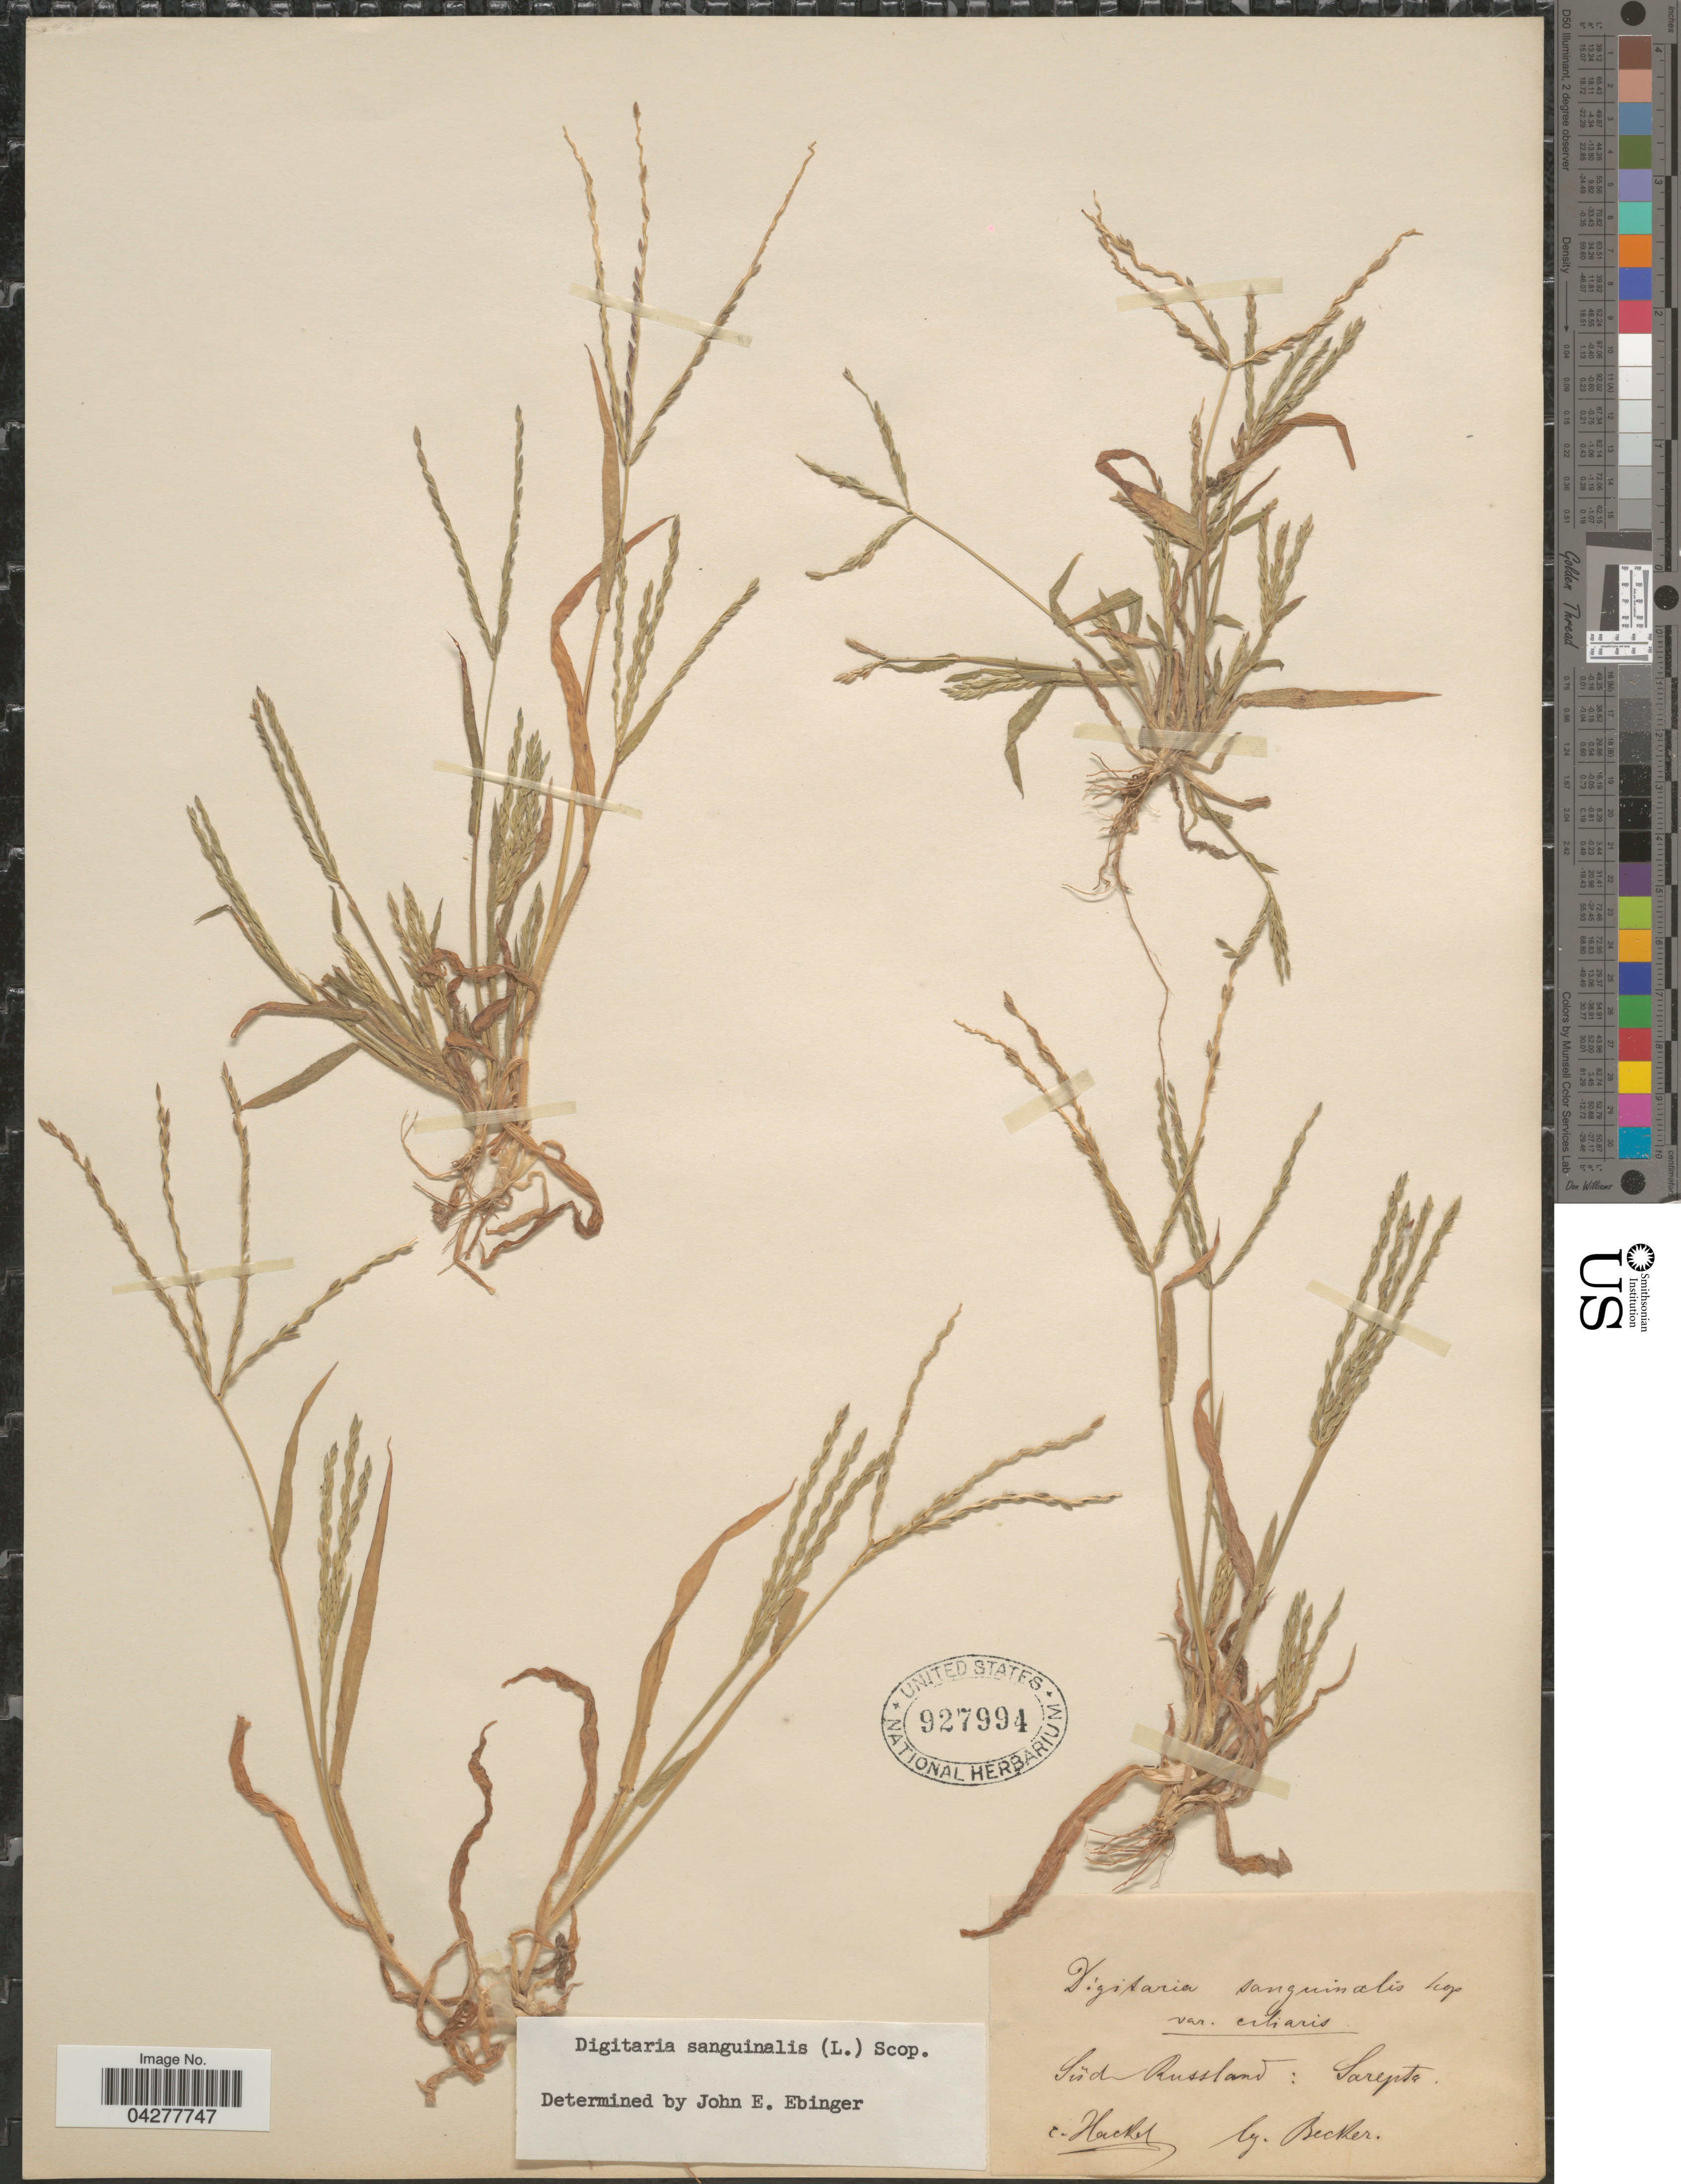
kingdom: Plantae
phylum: Tracheophyta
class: Liliopsida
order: Poales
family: Poaceae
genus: Digitaria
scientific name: Digitaria sanguinalis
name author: (L.) Scop.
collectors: -. Becker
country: Russian Federation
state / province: Volgograd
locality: Sûd-Russland: Sarepta.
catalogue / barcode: US 927994